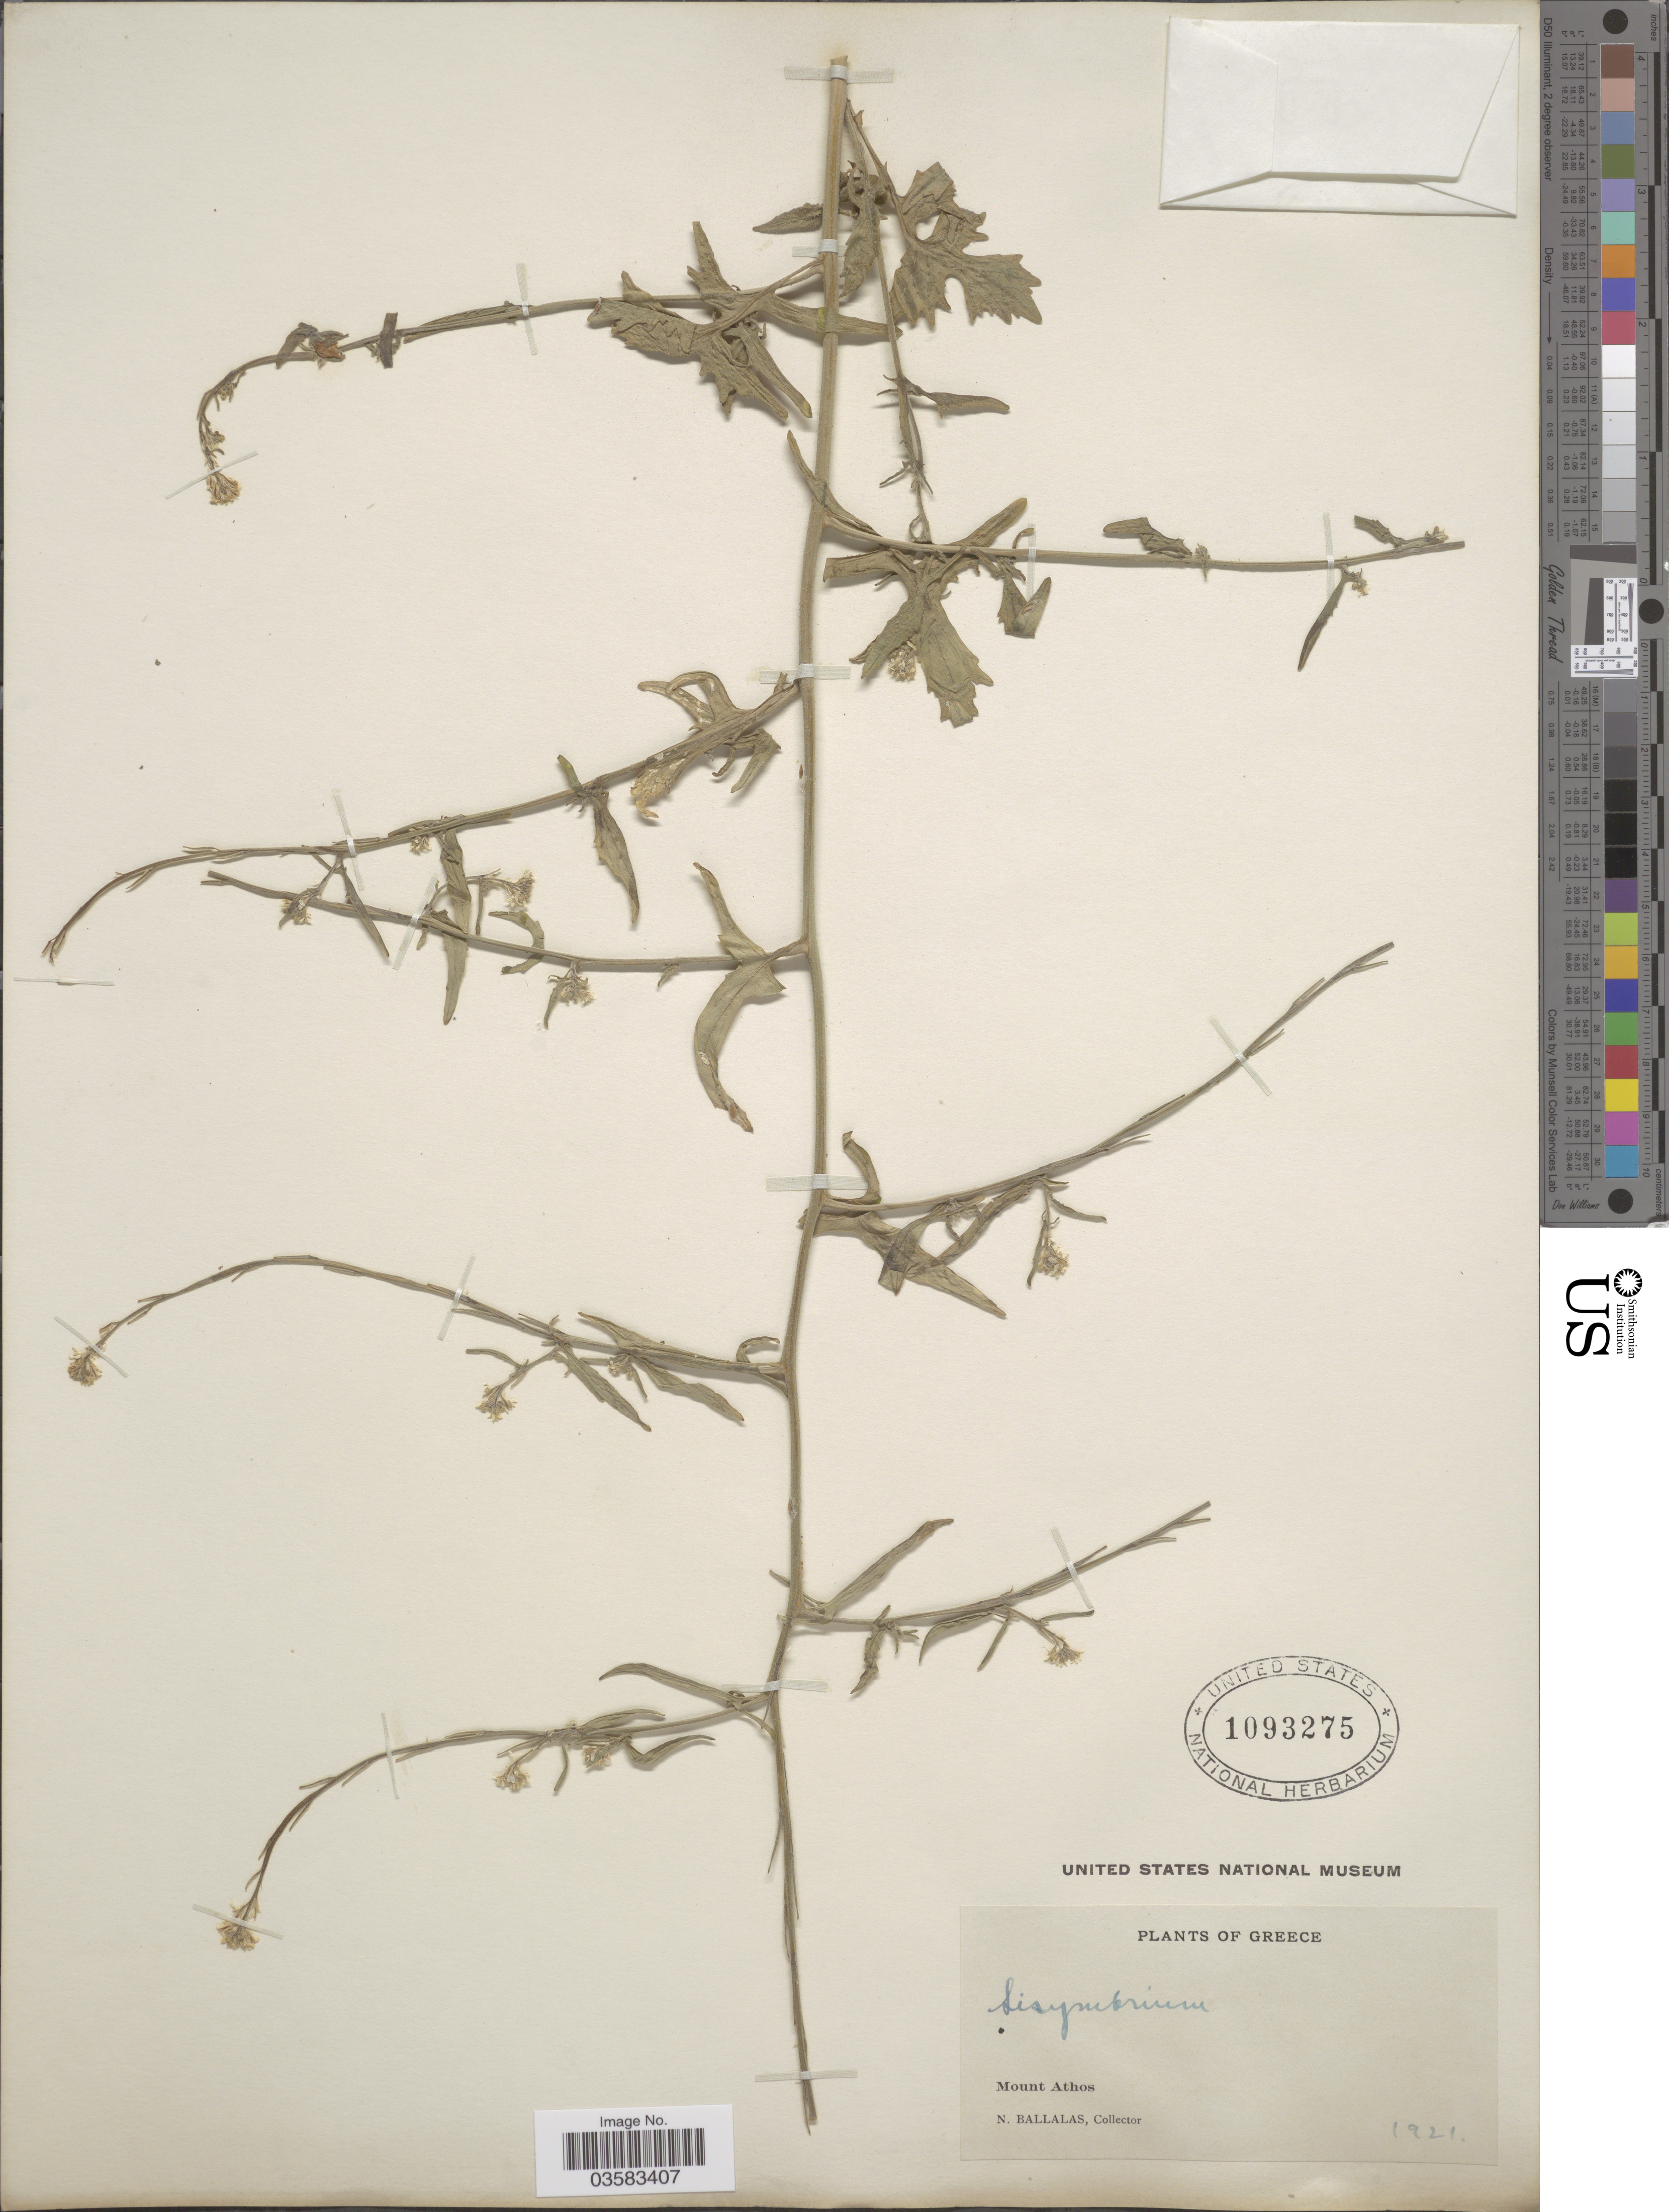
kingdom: Plantae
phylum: Tracheophyta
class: Magnoliopsida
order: Brassicales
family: Brassicaceae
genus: Sisymbrium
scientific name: Sisymbrium sp.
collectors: N. Ballalas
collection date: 1921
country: Greece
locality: Mount Athos.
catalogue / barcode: US 1093275